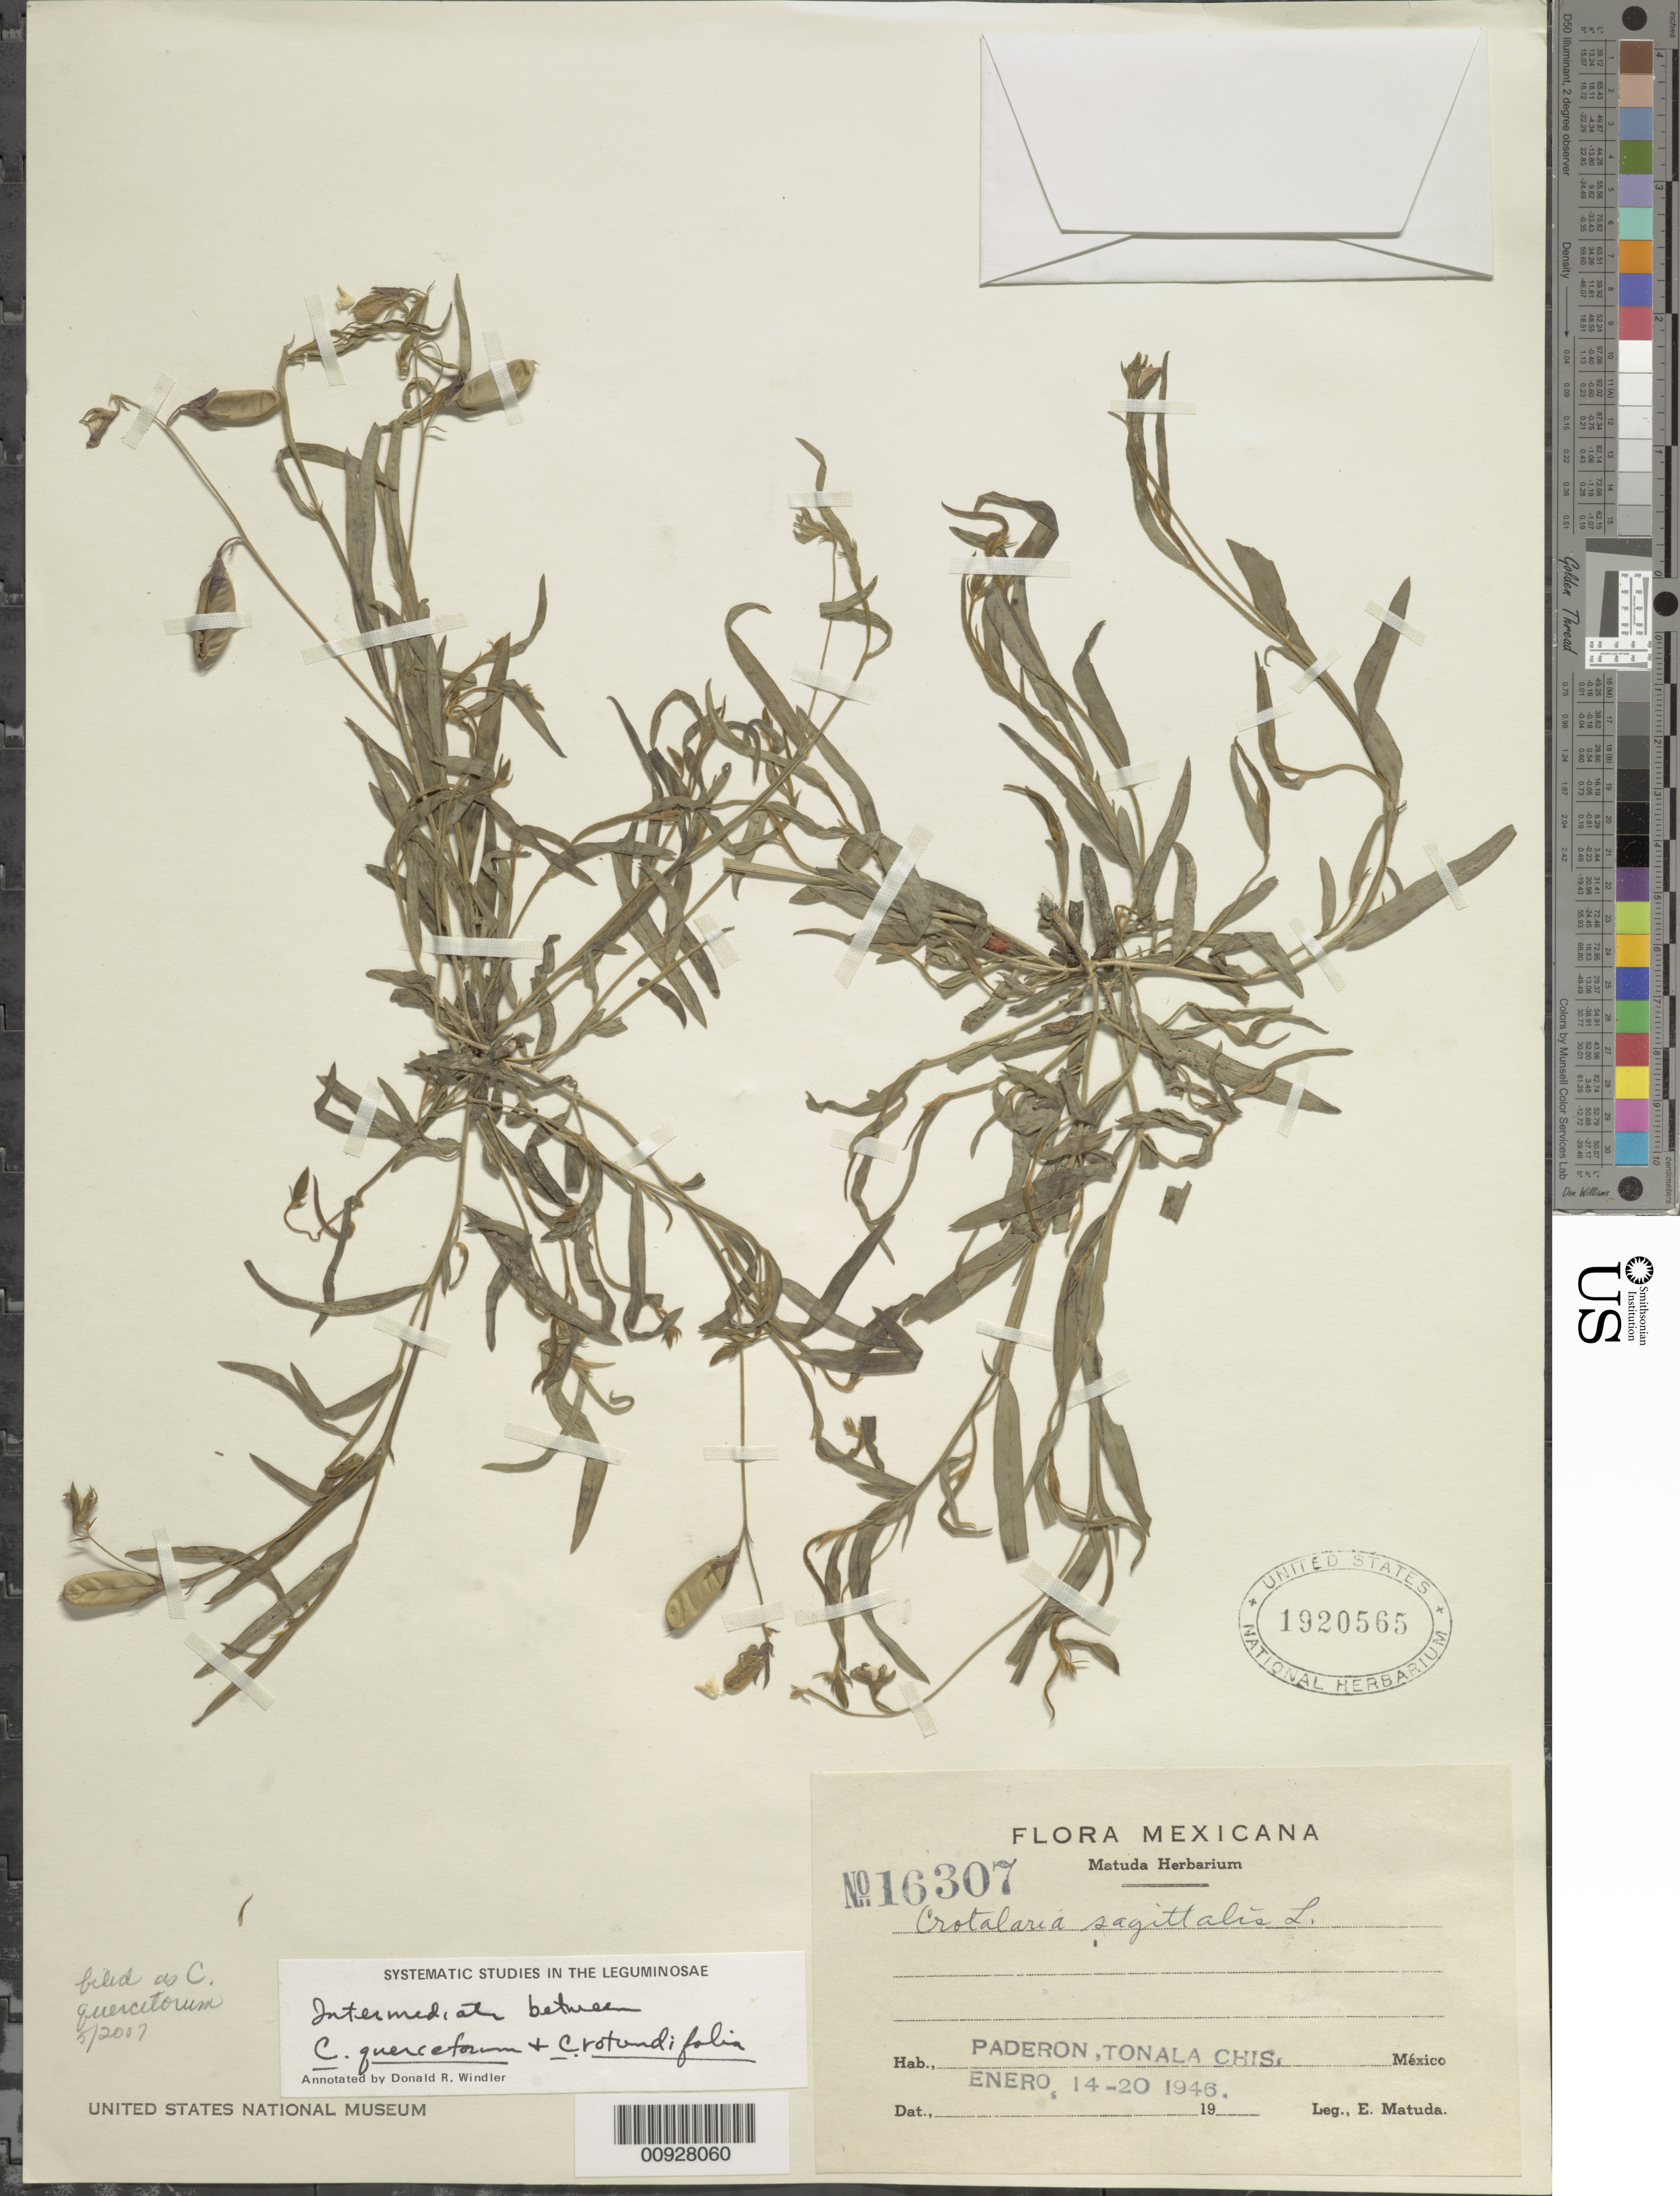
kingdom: Plantae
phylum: Tracheophyta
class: Magnoliopsida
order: Fabales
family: Fabaceae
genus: Crotalaria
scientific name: Crotalaria quercetorum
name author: Brandegee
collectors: E. Matuda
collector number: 16307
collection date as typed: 14 Jan 1946 to 20 Jan 1946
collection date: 1946-01-14/1946-01-20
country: Mexico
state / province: Chiapas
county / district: Tonalá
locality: Paderon, Tonalá, Chiapas.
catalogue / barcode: US 1920565